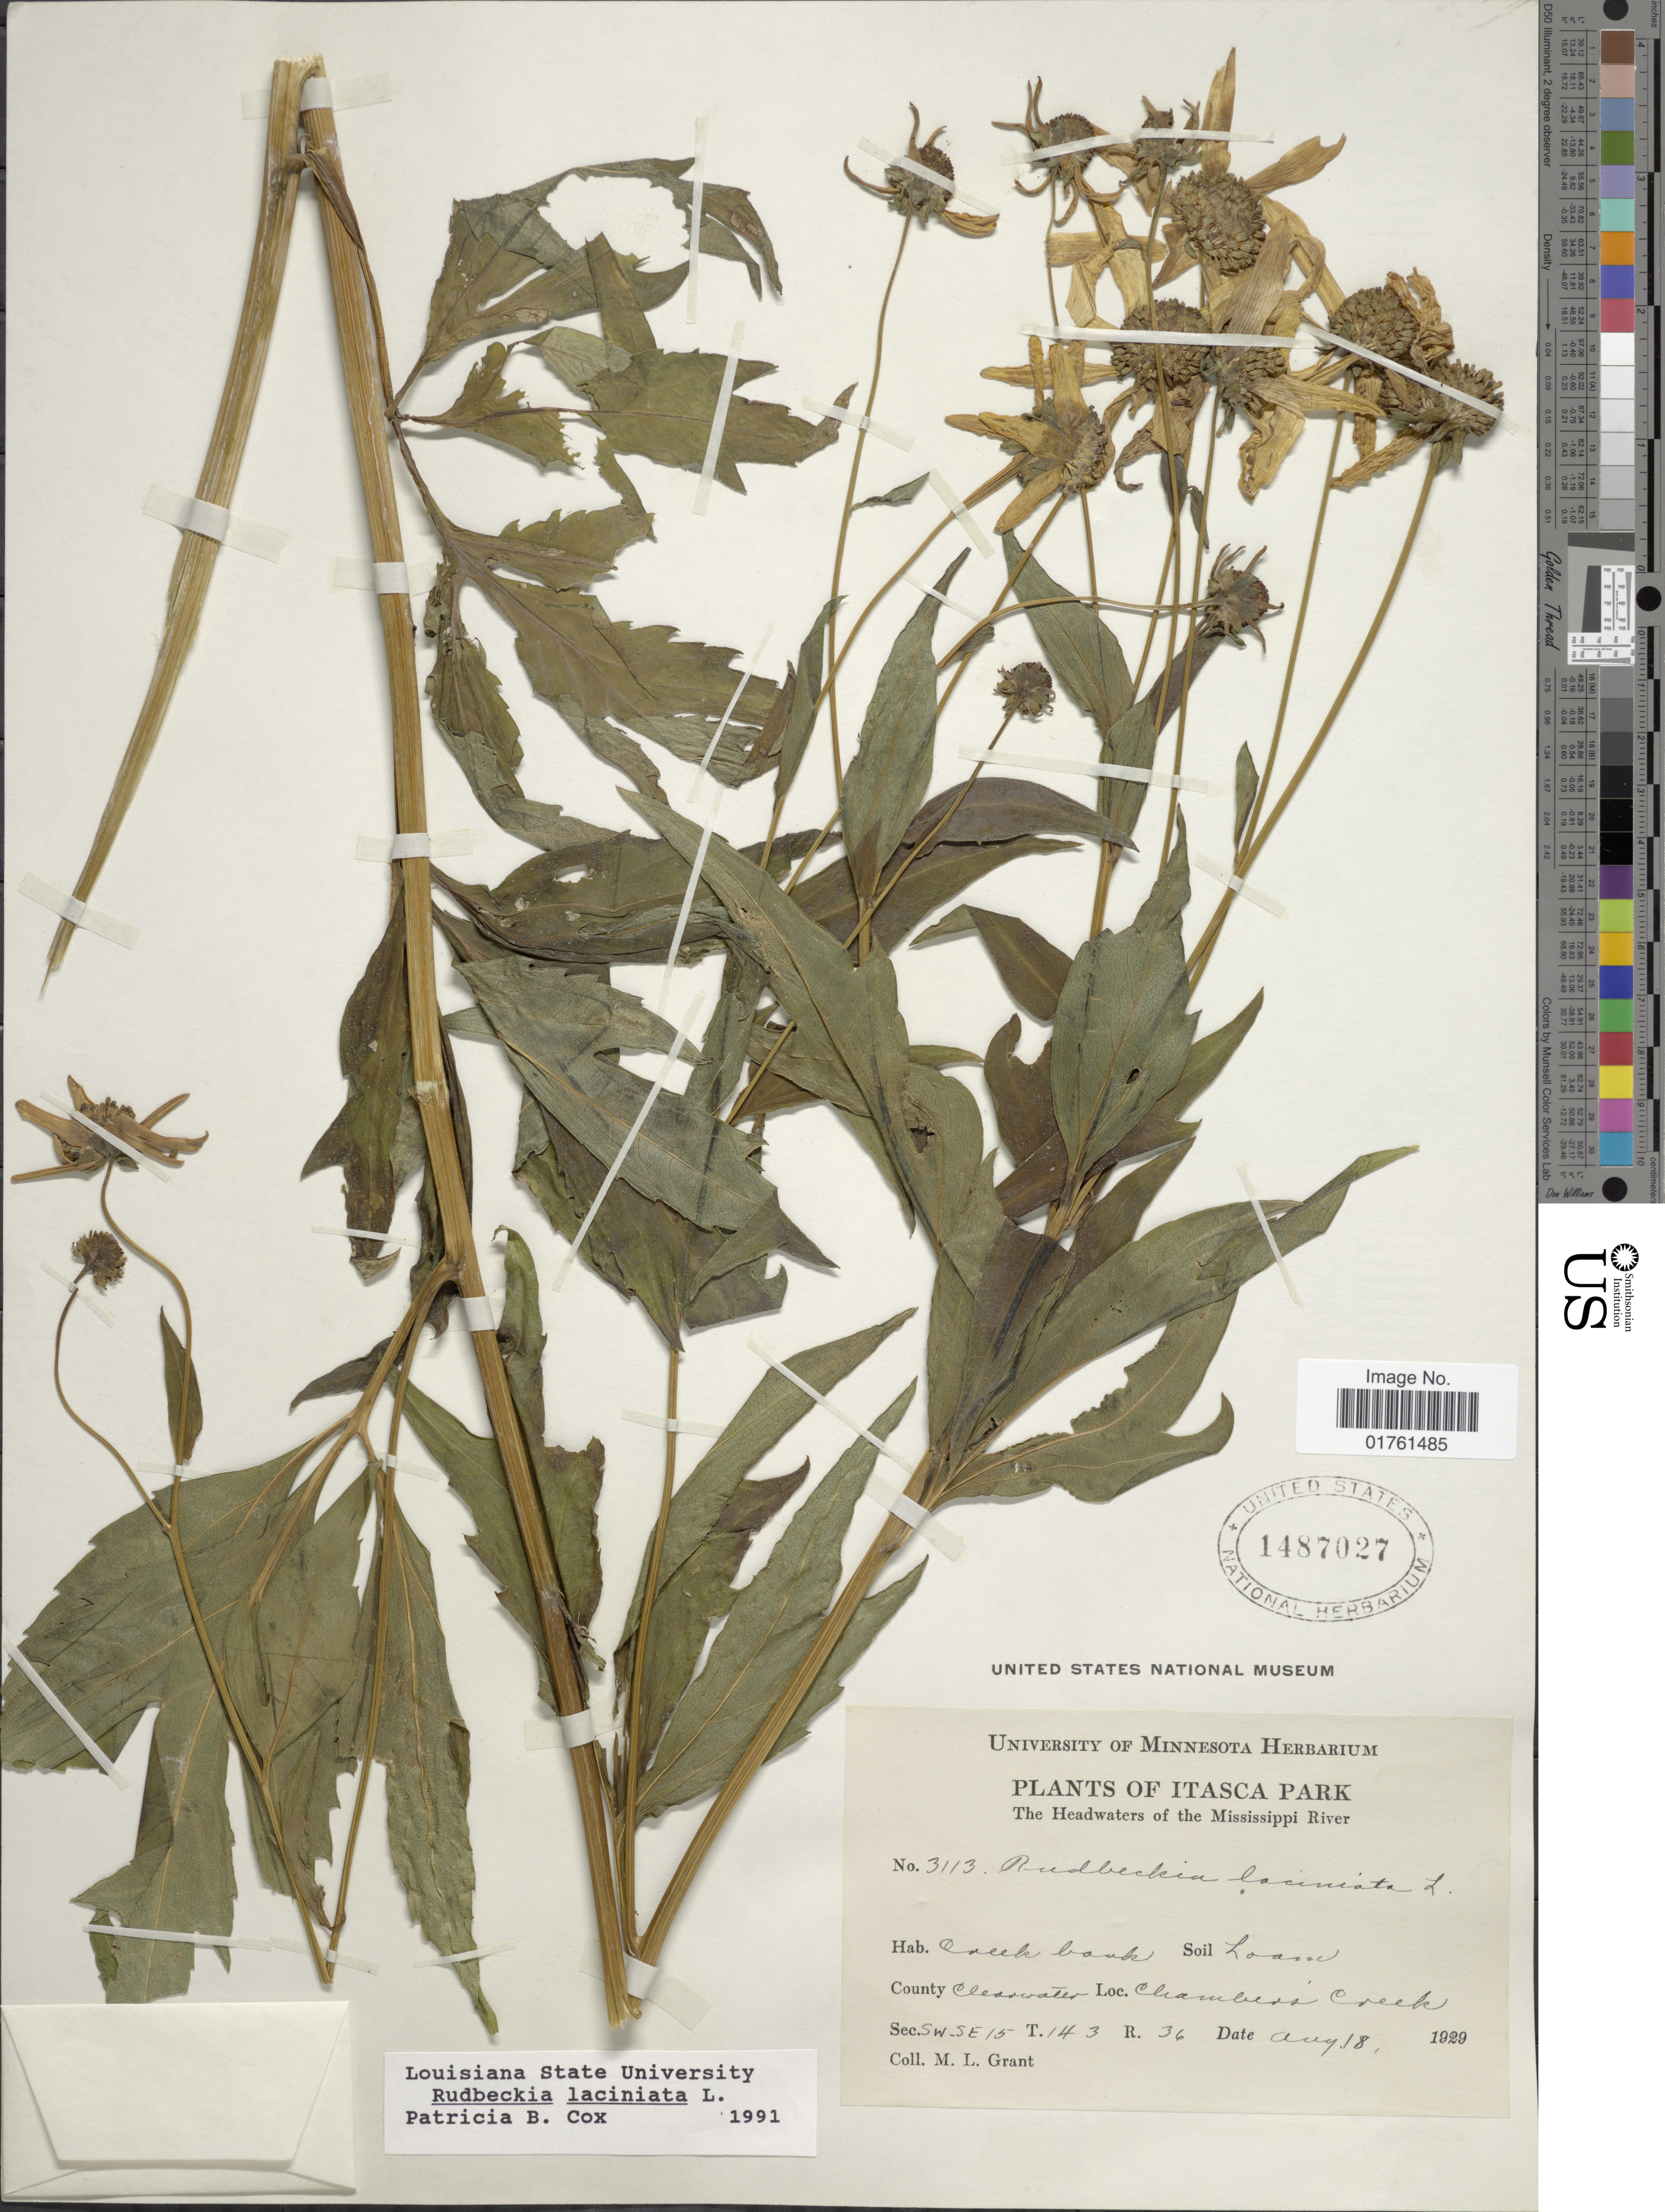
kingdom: Plantae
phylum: Tracheophyta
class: Magnoliopsida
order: Asterales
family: Asteraceae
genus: Rudbeckia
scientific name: Rudbeckia laciniata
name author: L.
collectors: M. L. Grant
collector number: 3113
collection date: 1929-08-18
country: United States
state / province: Minnesota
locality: Itasca Park, The Headwaters of the Mississippi River, Creek bank, County Clearwater, Chambeds Creek,Sec SW-SE15 T.143 R 36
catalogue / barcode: US 1487027